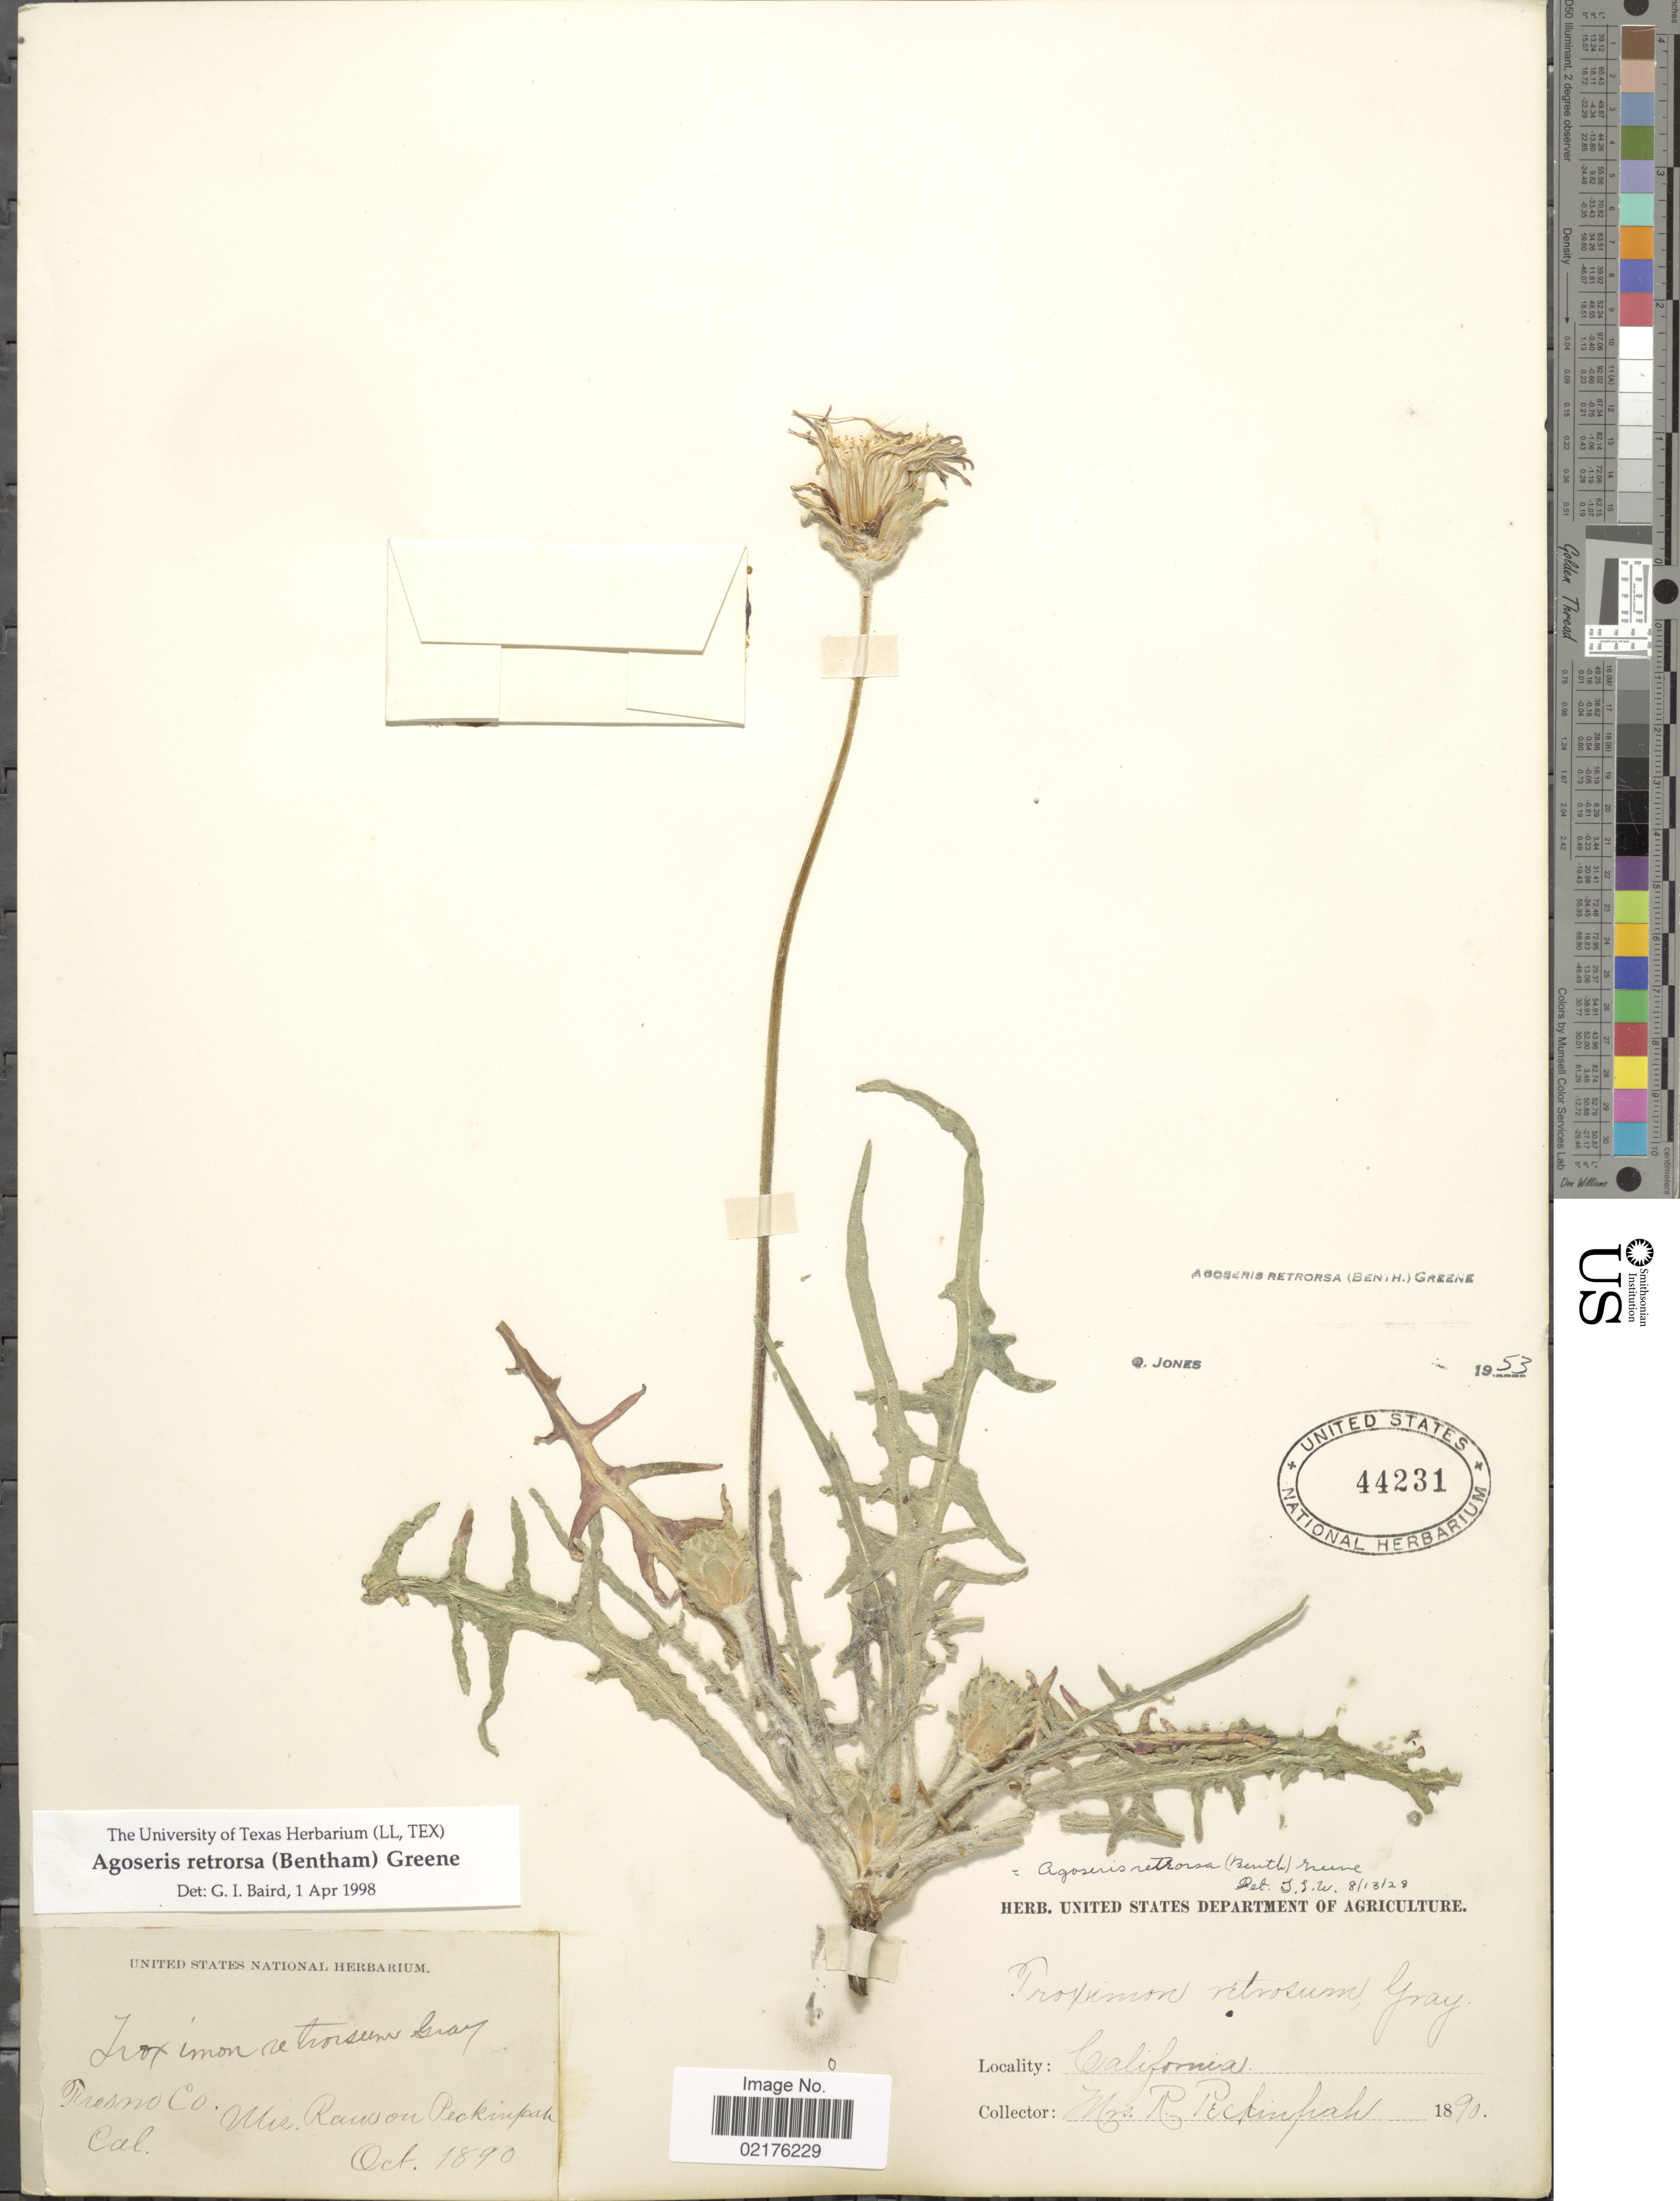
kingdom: Plantae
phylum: Tracheophyta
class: Magnoliopsida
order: Asterales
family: Asteraceae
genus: Agoseris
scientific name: Agoseris retrorsa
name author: (Benth.) Greene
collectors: R. Peckinpaugh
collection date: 1890-10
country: United States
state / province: California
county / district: Fresno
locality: Fresno Co.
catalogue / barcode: US 44231